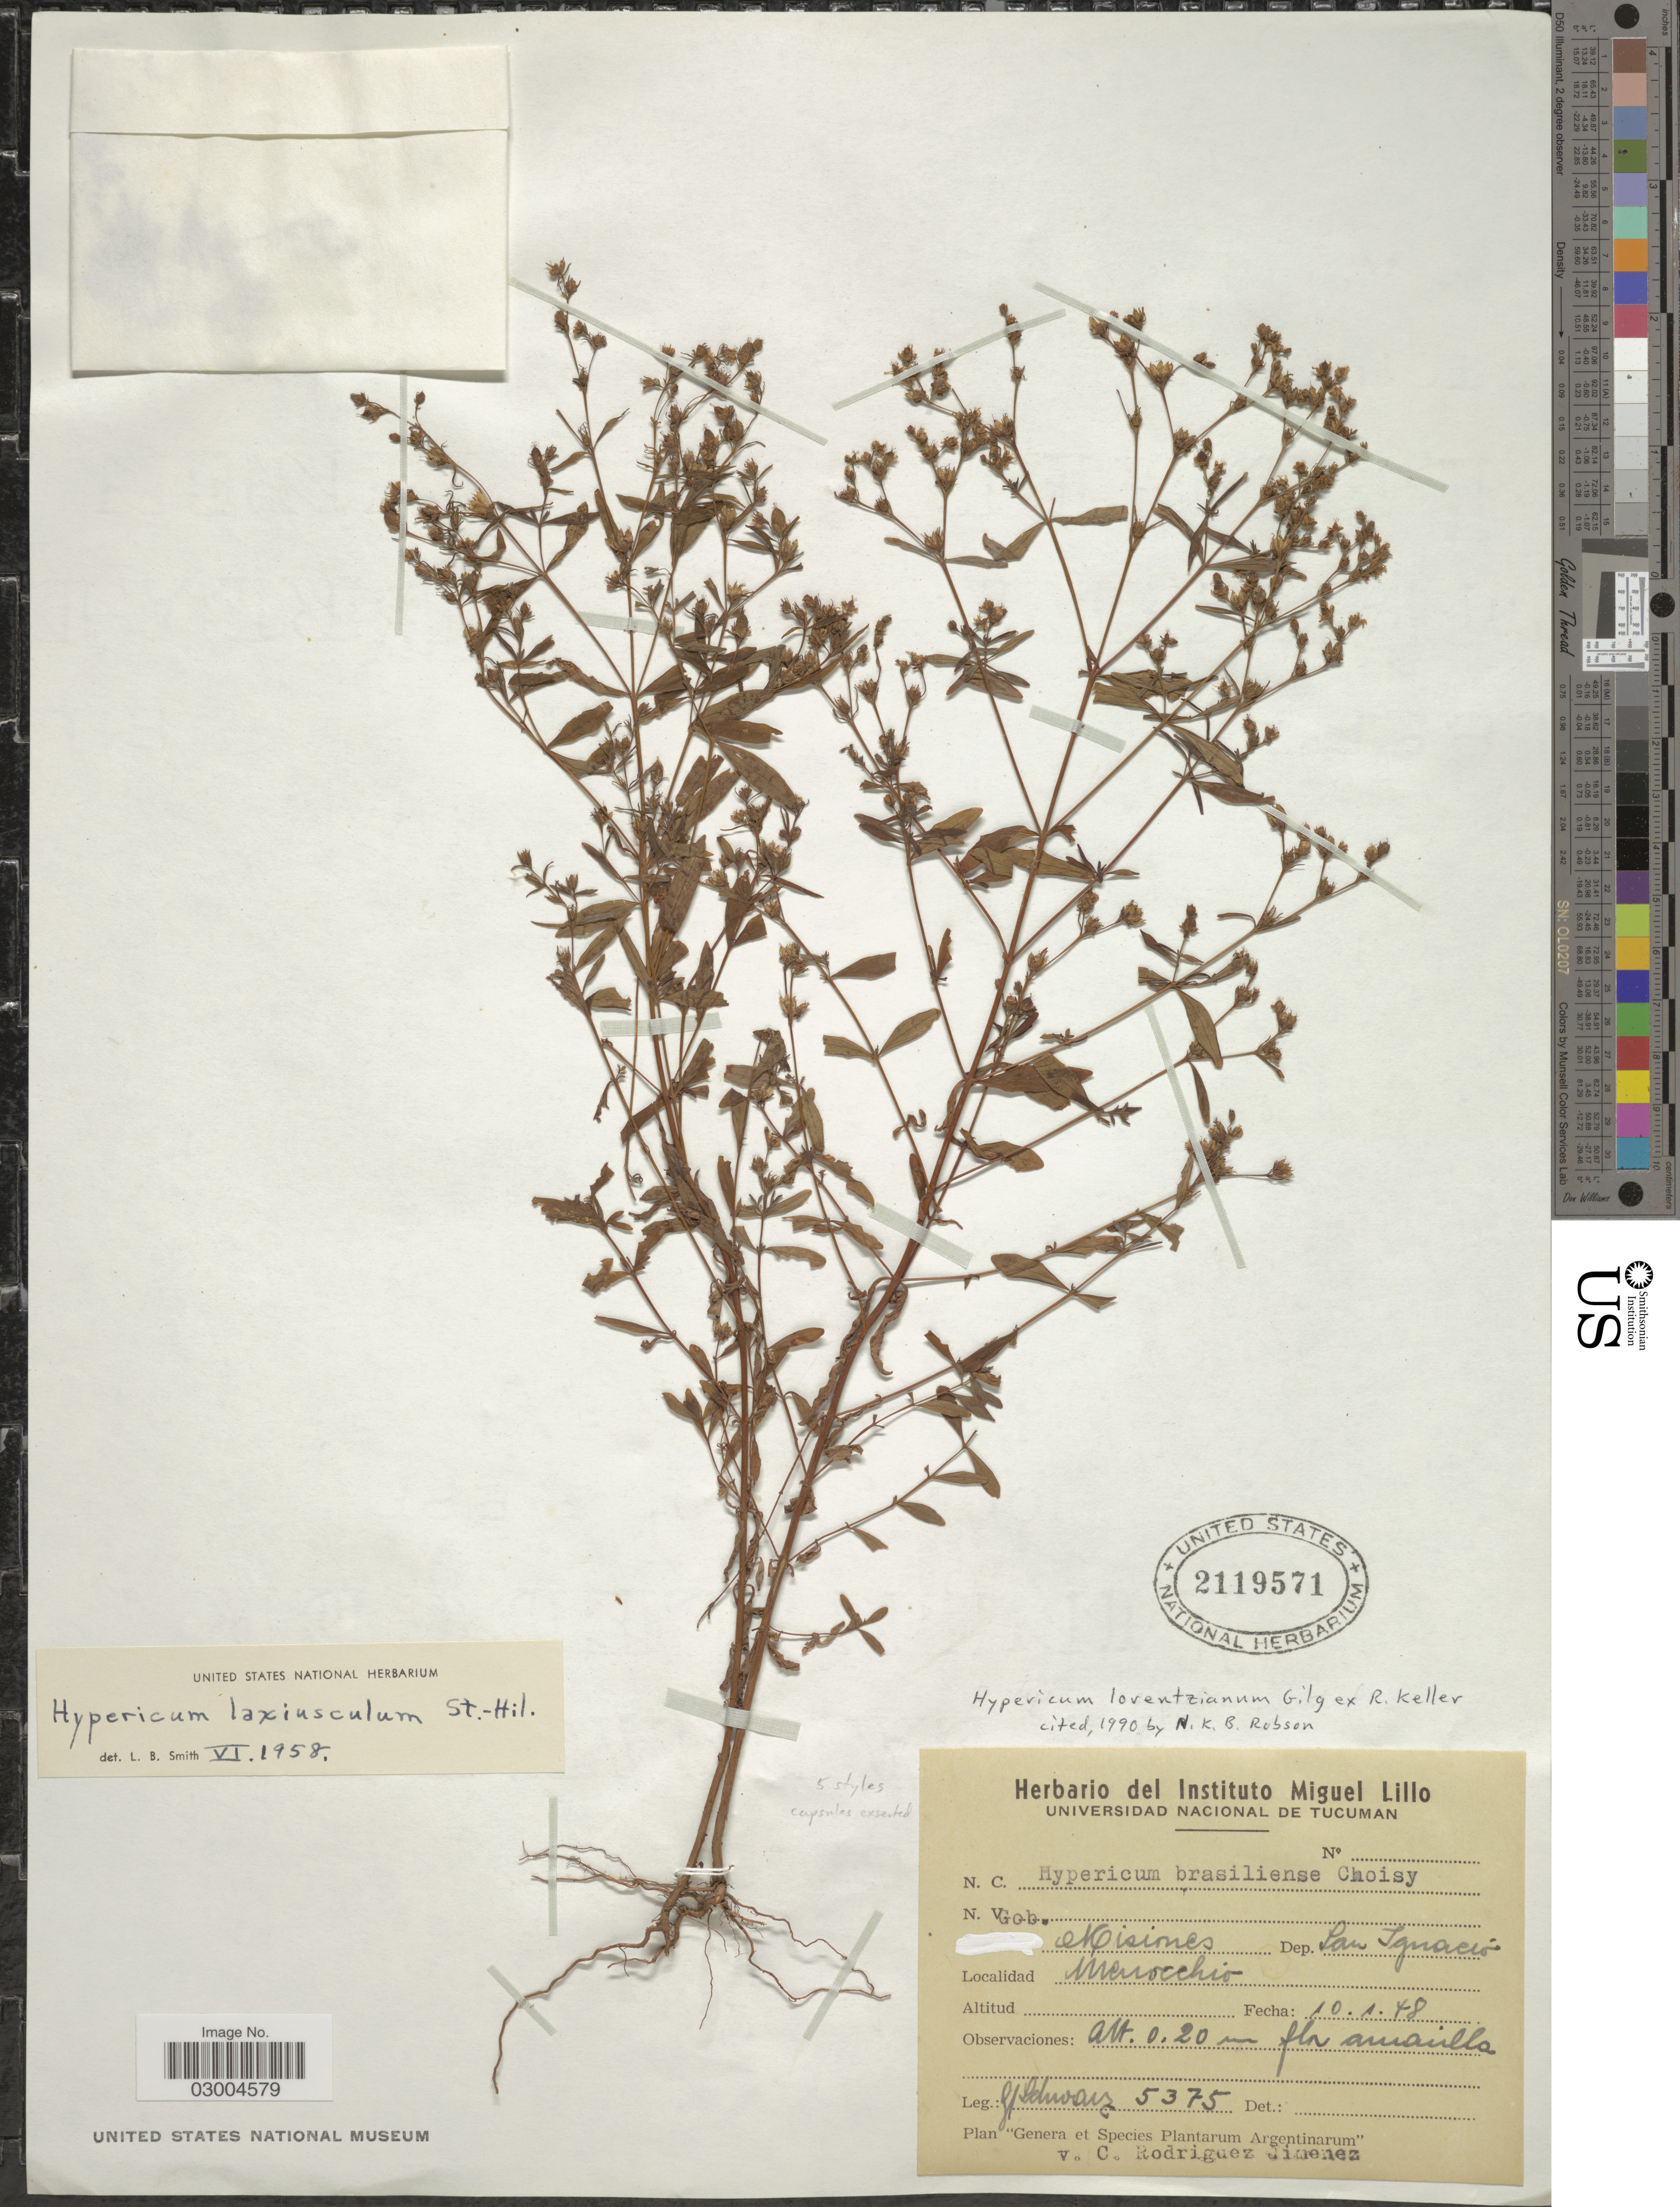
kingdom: Plantae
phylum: Tracheophyta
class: Magnoliopsida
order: Malpighiales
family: Hypericaceae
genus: Hypericum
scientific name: Hypericum lorentzianum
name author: Gilg ex R. Keller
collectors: G. J. Schwarz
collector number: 5375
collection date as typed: Transcribed d/m/y: 10/1/48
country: Argentina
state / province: Misiones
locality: Dep. San Ignacio. Menocchio.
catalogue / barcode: US 2119571